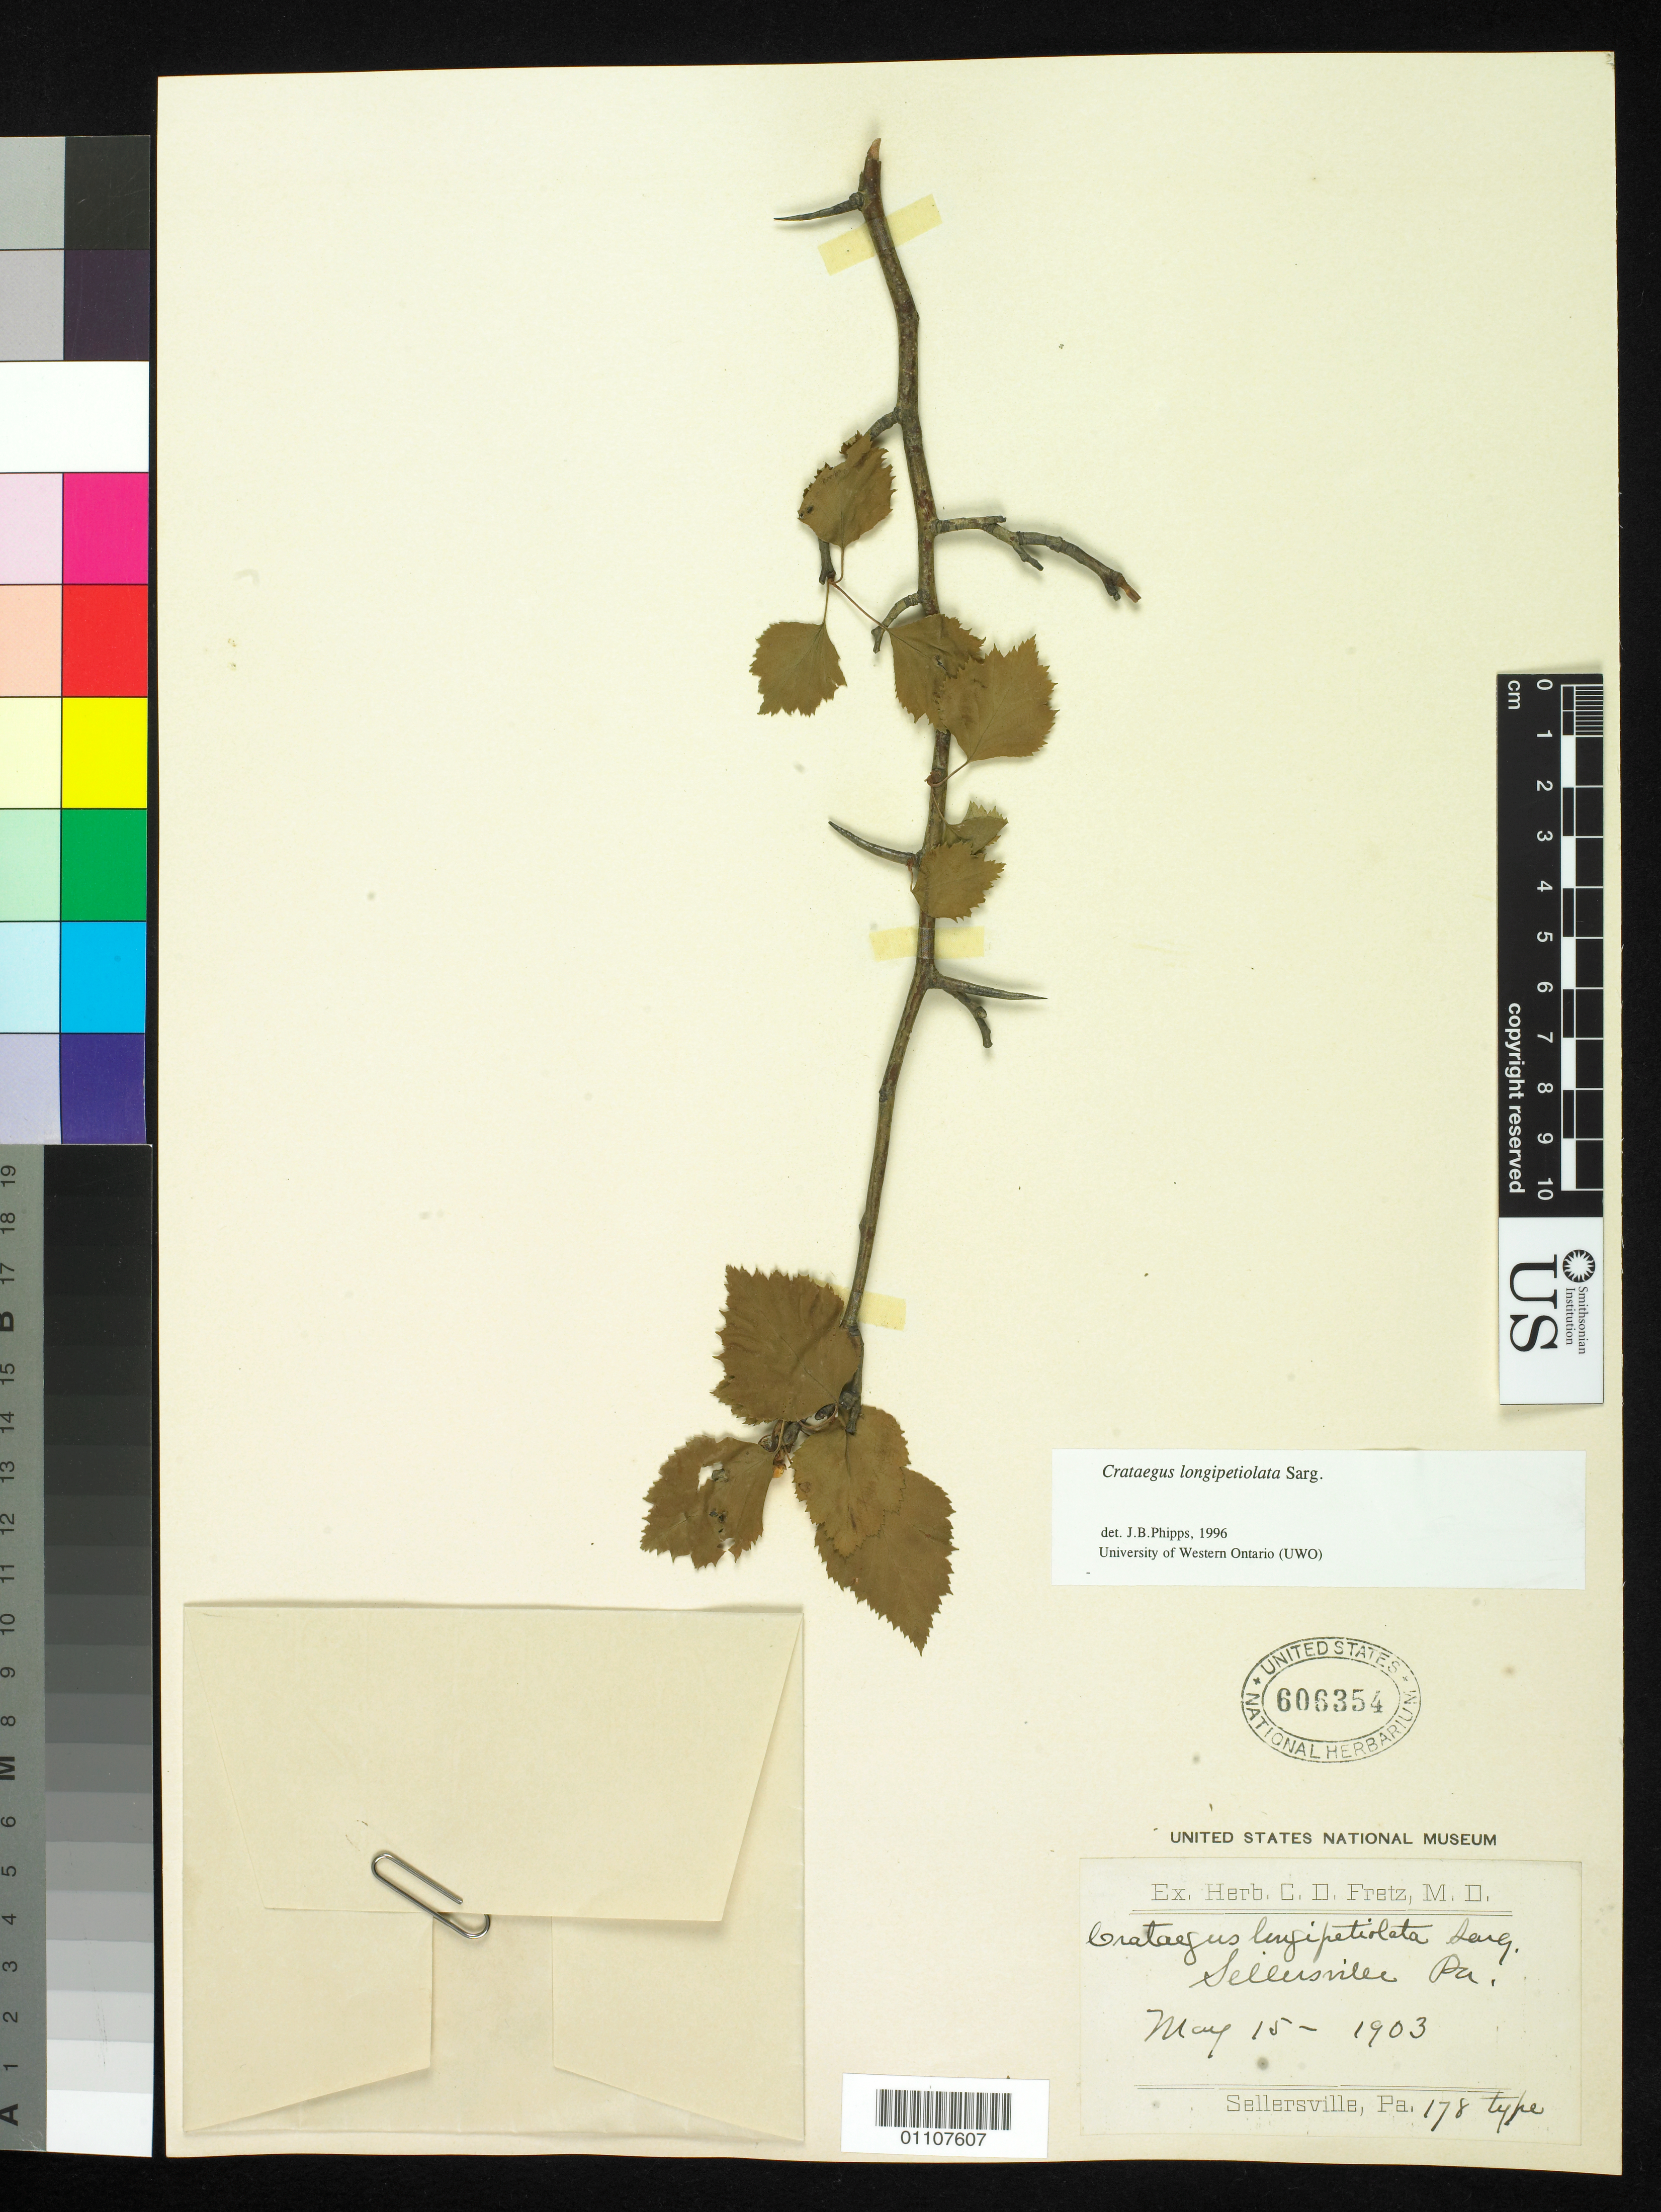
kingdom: Plantae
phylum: Tracheophyta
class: Magnoliopsida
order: Rosales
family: Rosaceae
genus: Crataegus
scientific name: Crataegus longipetiolata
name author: Sarg.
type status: Possible Syntype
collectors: ex herb. C.D. Fretz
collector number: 178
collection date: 1903-05-15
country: United States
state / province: Pennsylvania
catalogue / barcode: US 606354